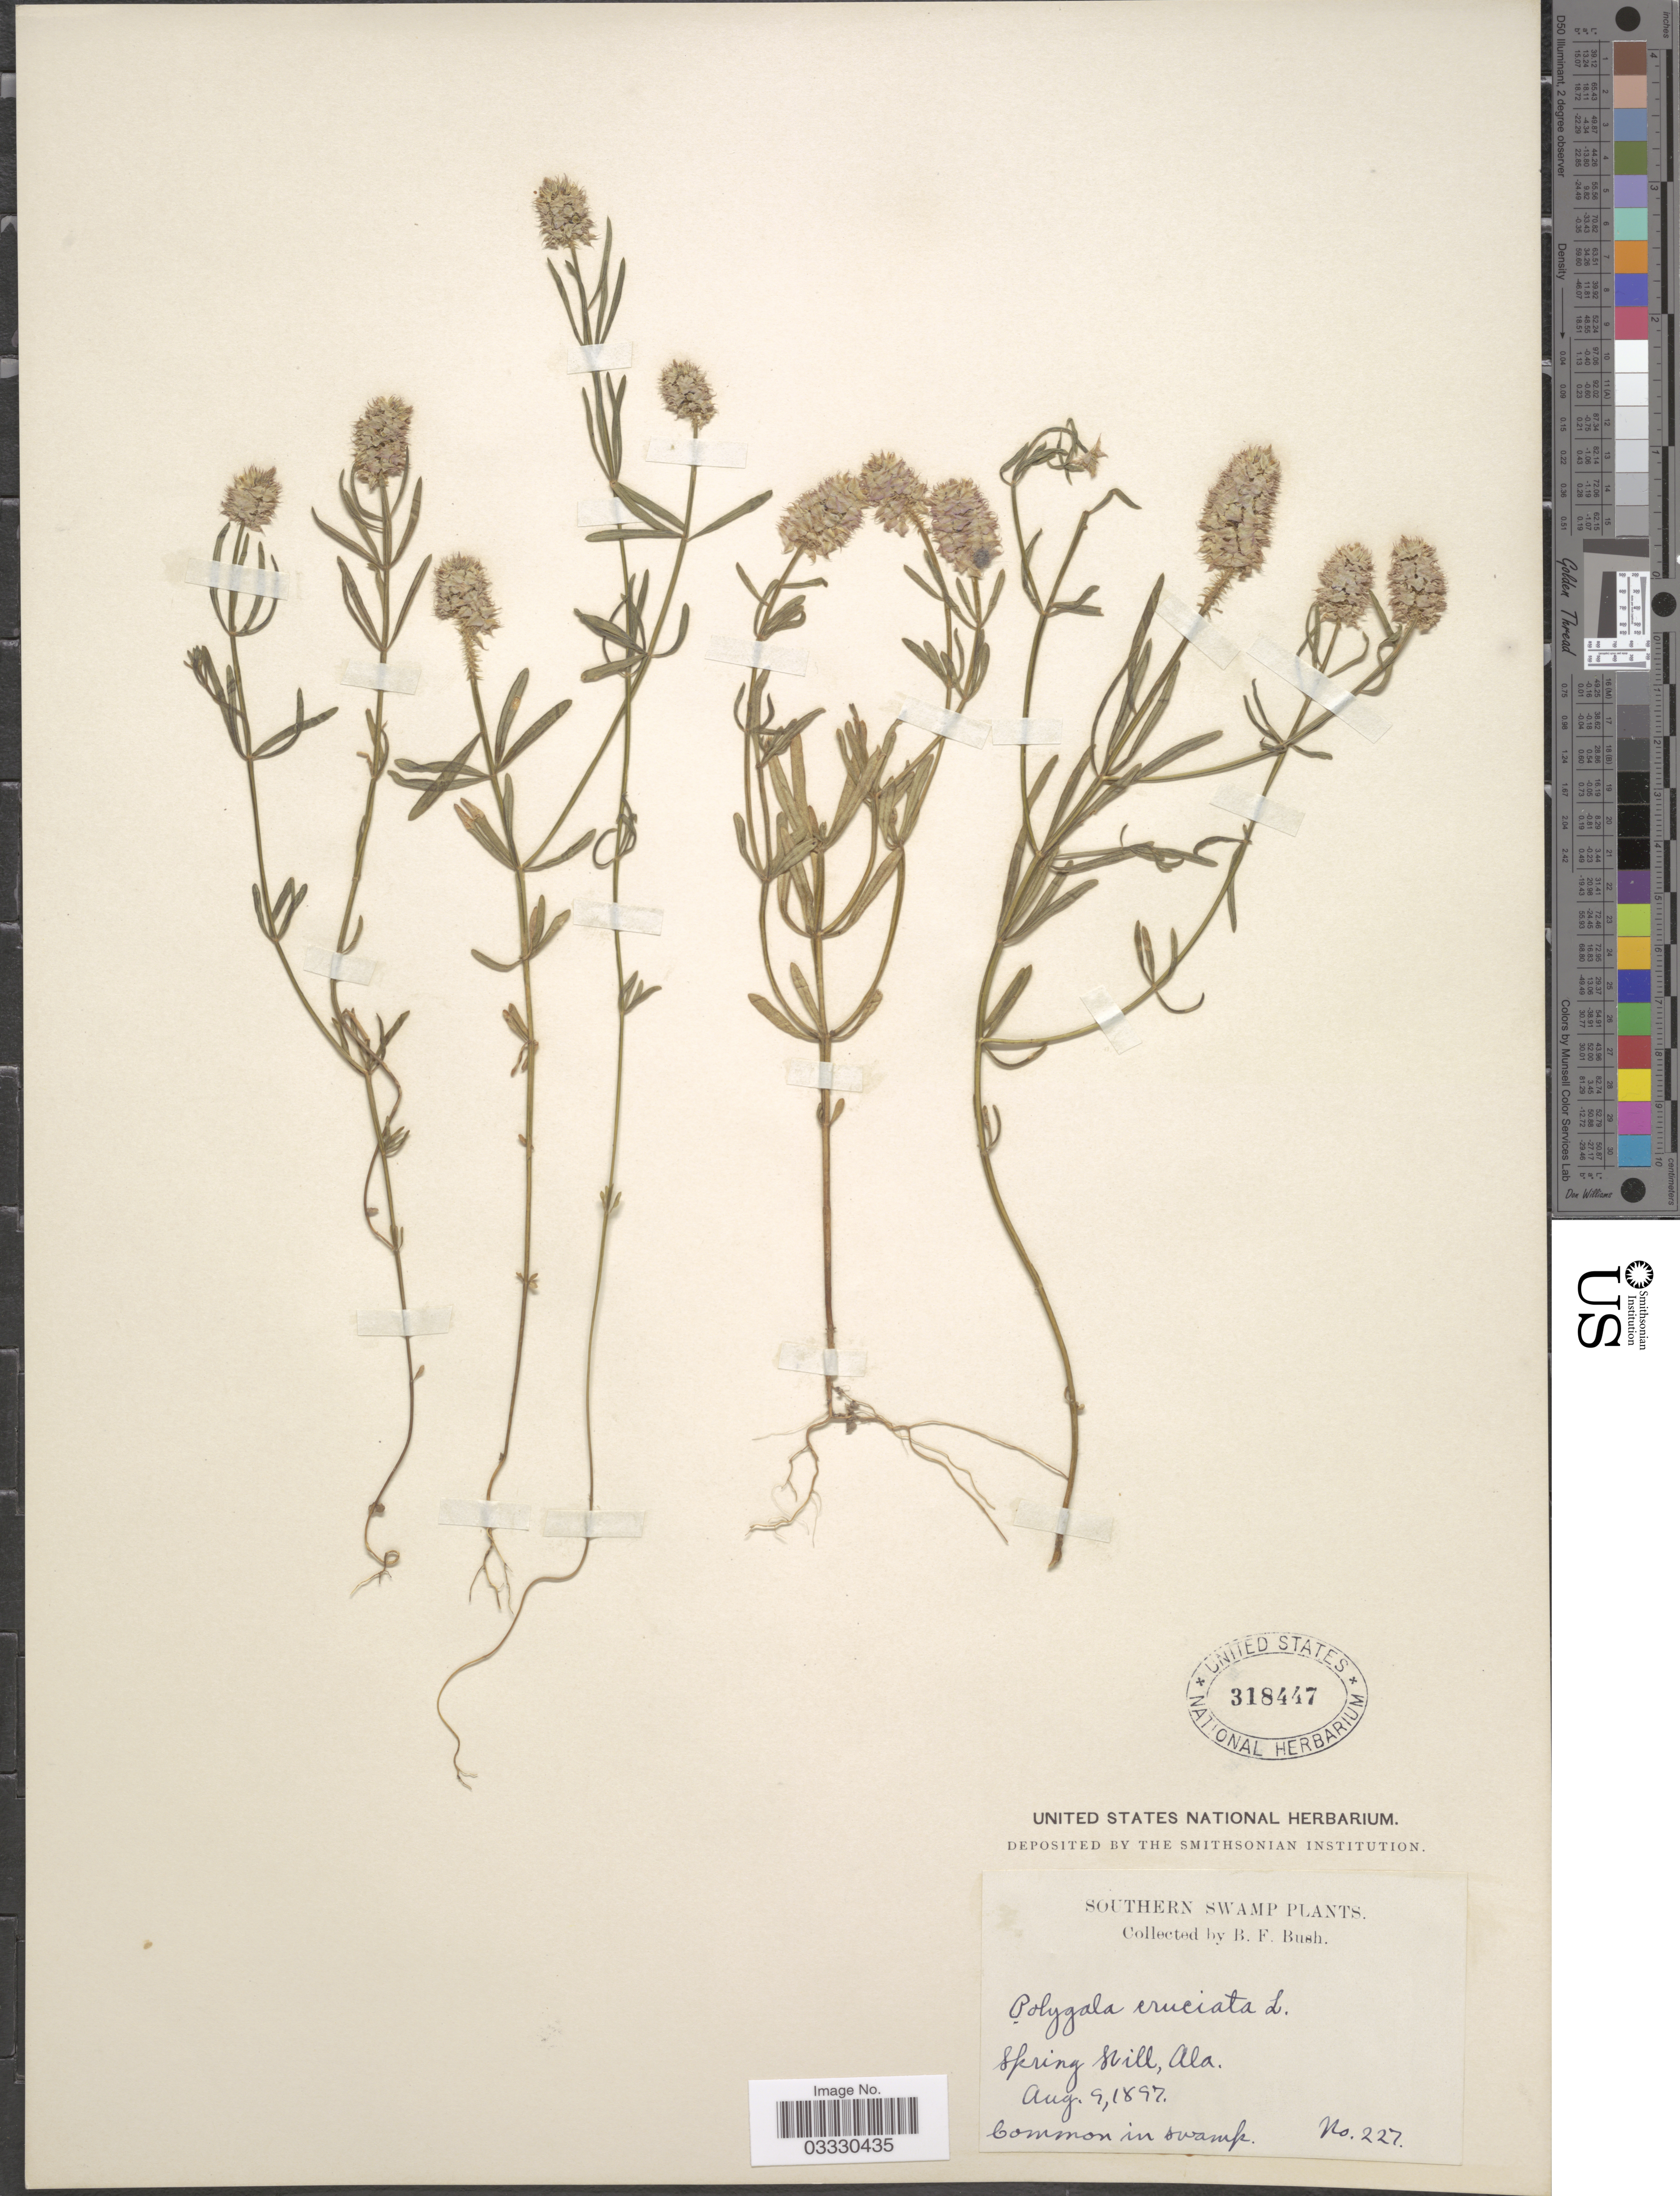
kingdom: Plantae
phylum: Tracheophyta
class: Magnoliopsida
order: Fabales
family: Polygalaceae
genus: Polygala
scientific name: Polygala cruciata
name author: L.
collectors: B. F. Bush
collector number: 227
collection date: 1897-08-09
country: United States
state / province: Alabama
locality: Southern Swamp. Spring Hill.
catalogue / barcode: US 318447